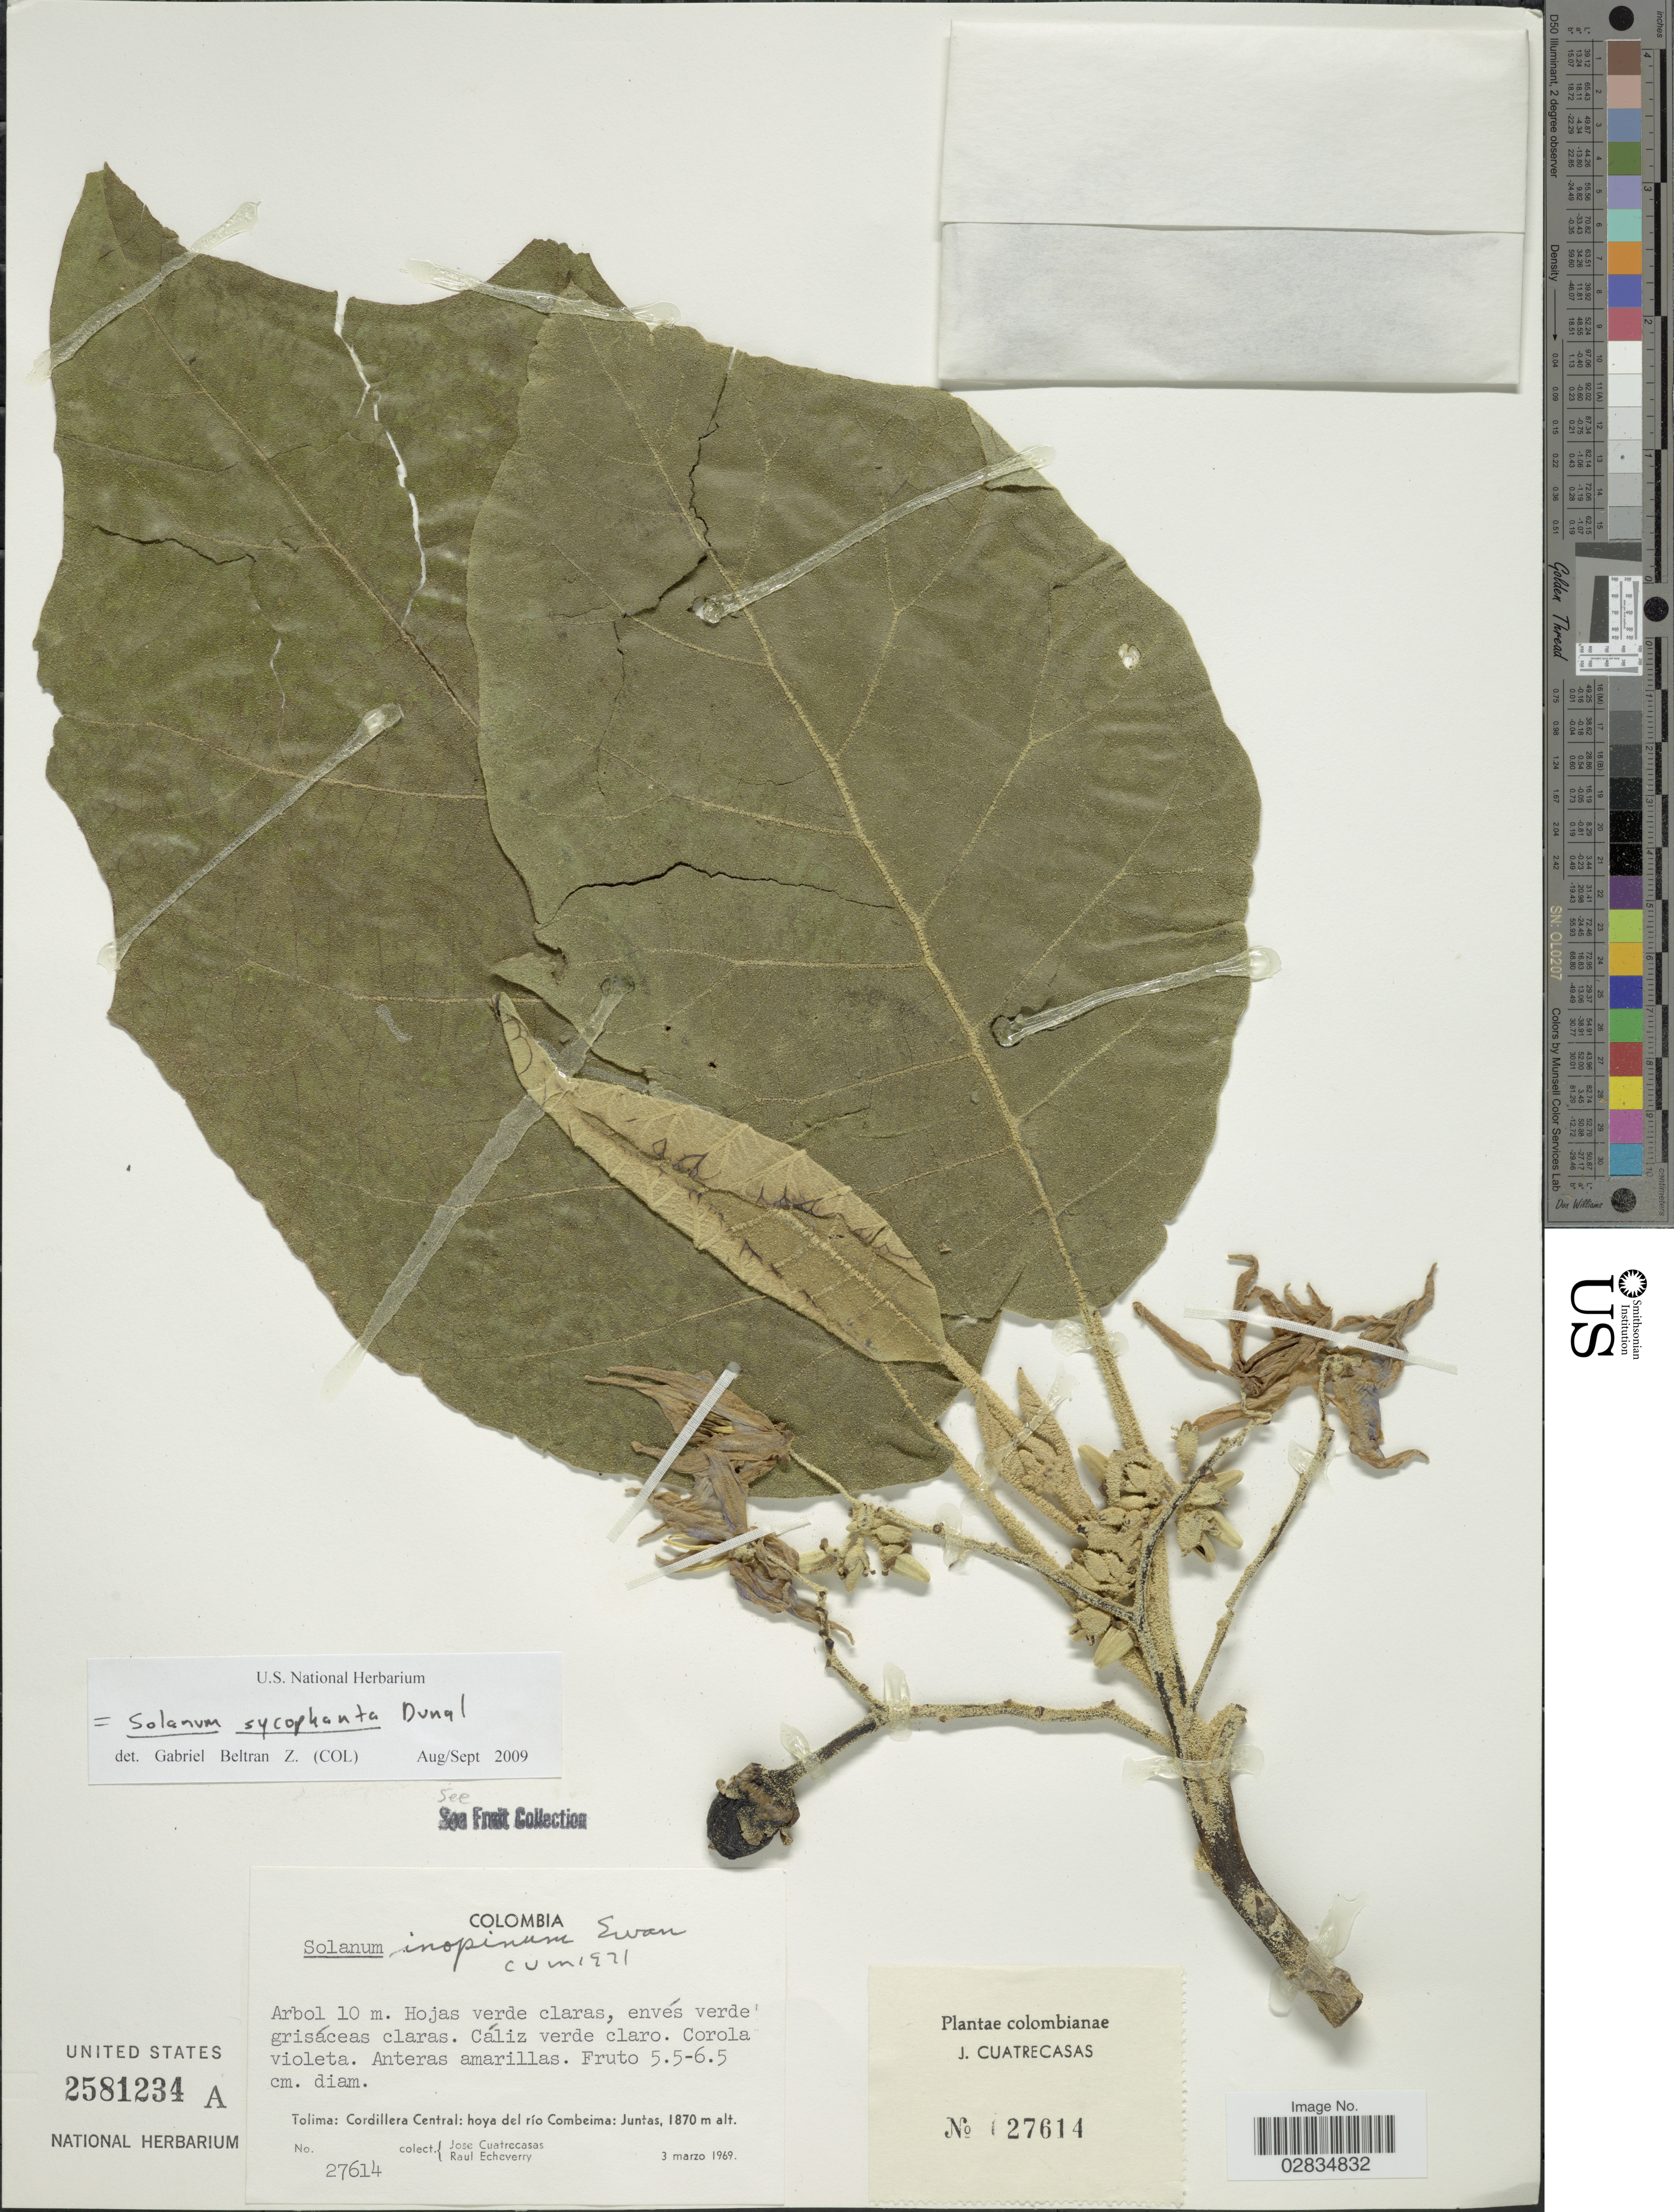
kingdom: Plantae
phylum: Tracheophyta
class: Magnoliopsida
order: Solanales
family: Solanaceae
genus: Solanum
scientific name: Solanum sycophanta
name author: Dunal in DC.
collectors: J. Cuatrecasas & R. Echeverry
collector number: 27614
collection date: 1969-03-03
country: Colombia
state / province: Tolima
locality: Cordillera Central: hoya del río Combeima: Juntas.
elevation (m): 1870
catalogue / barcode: US 2581234A